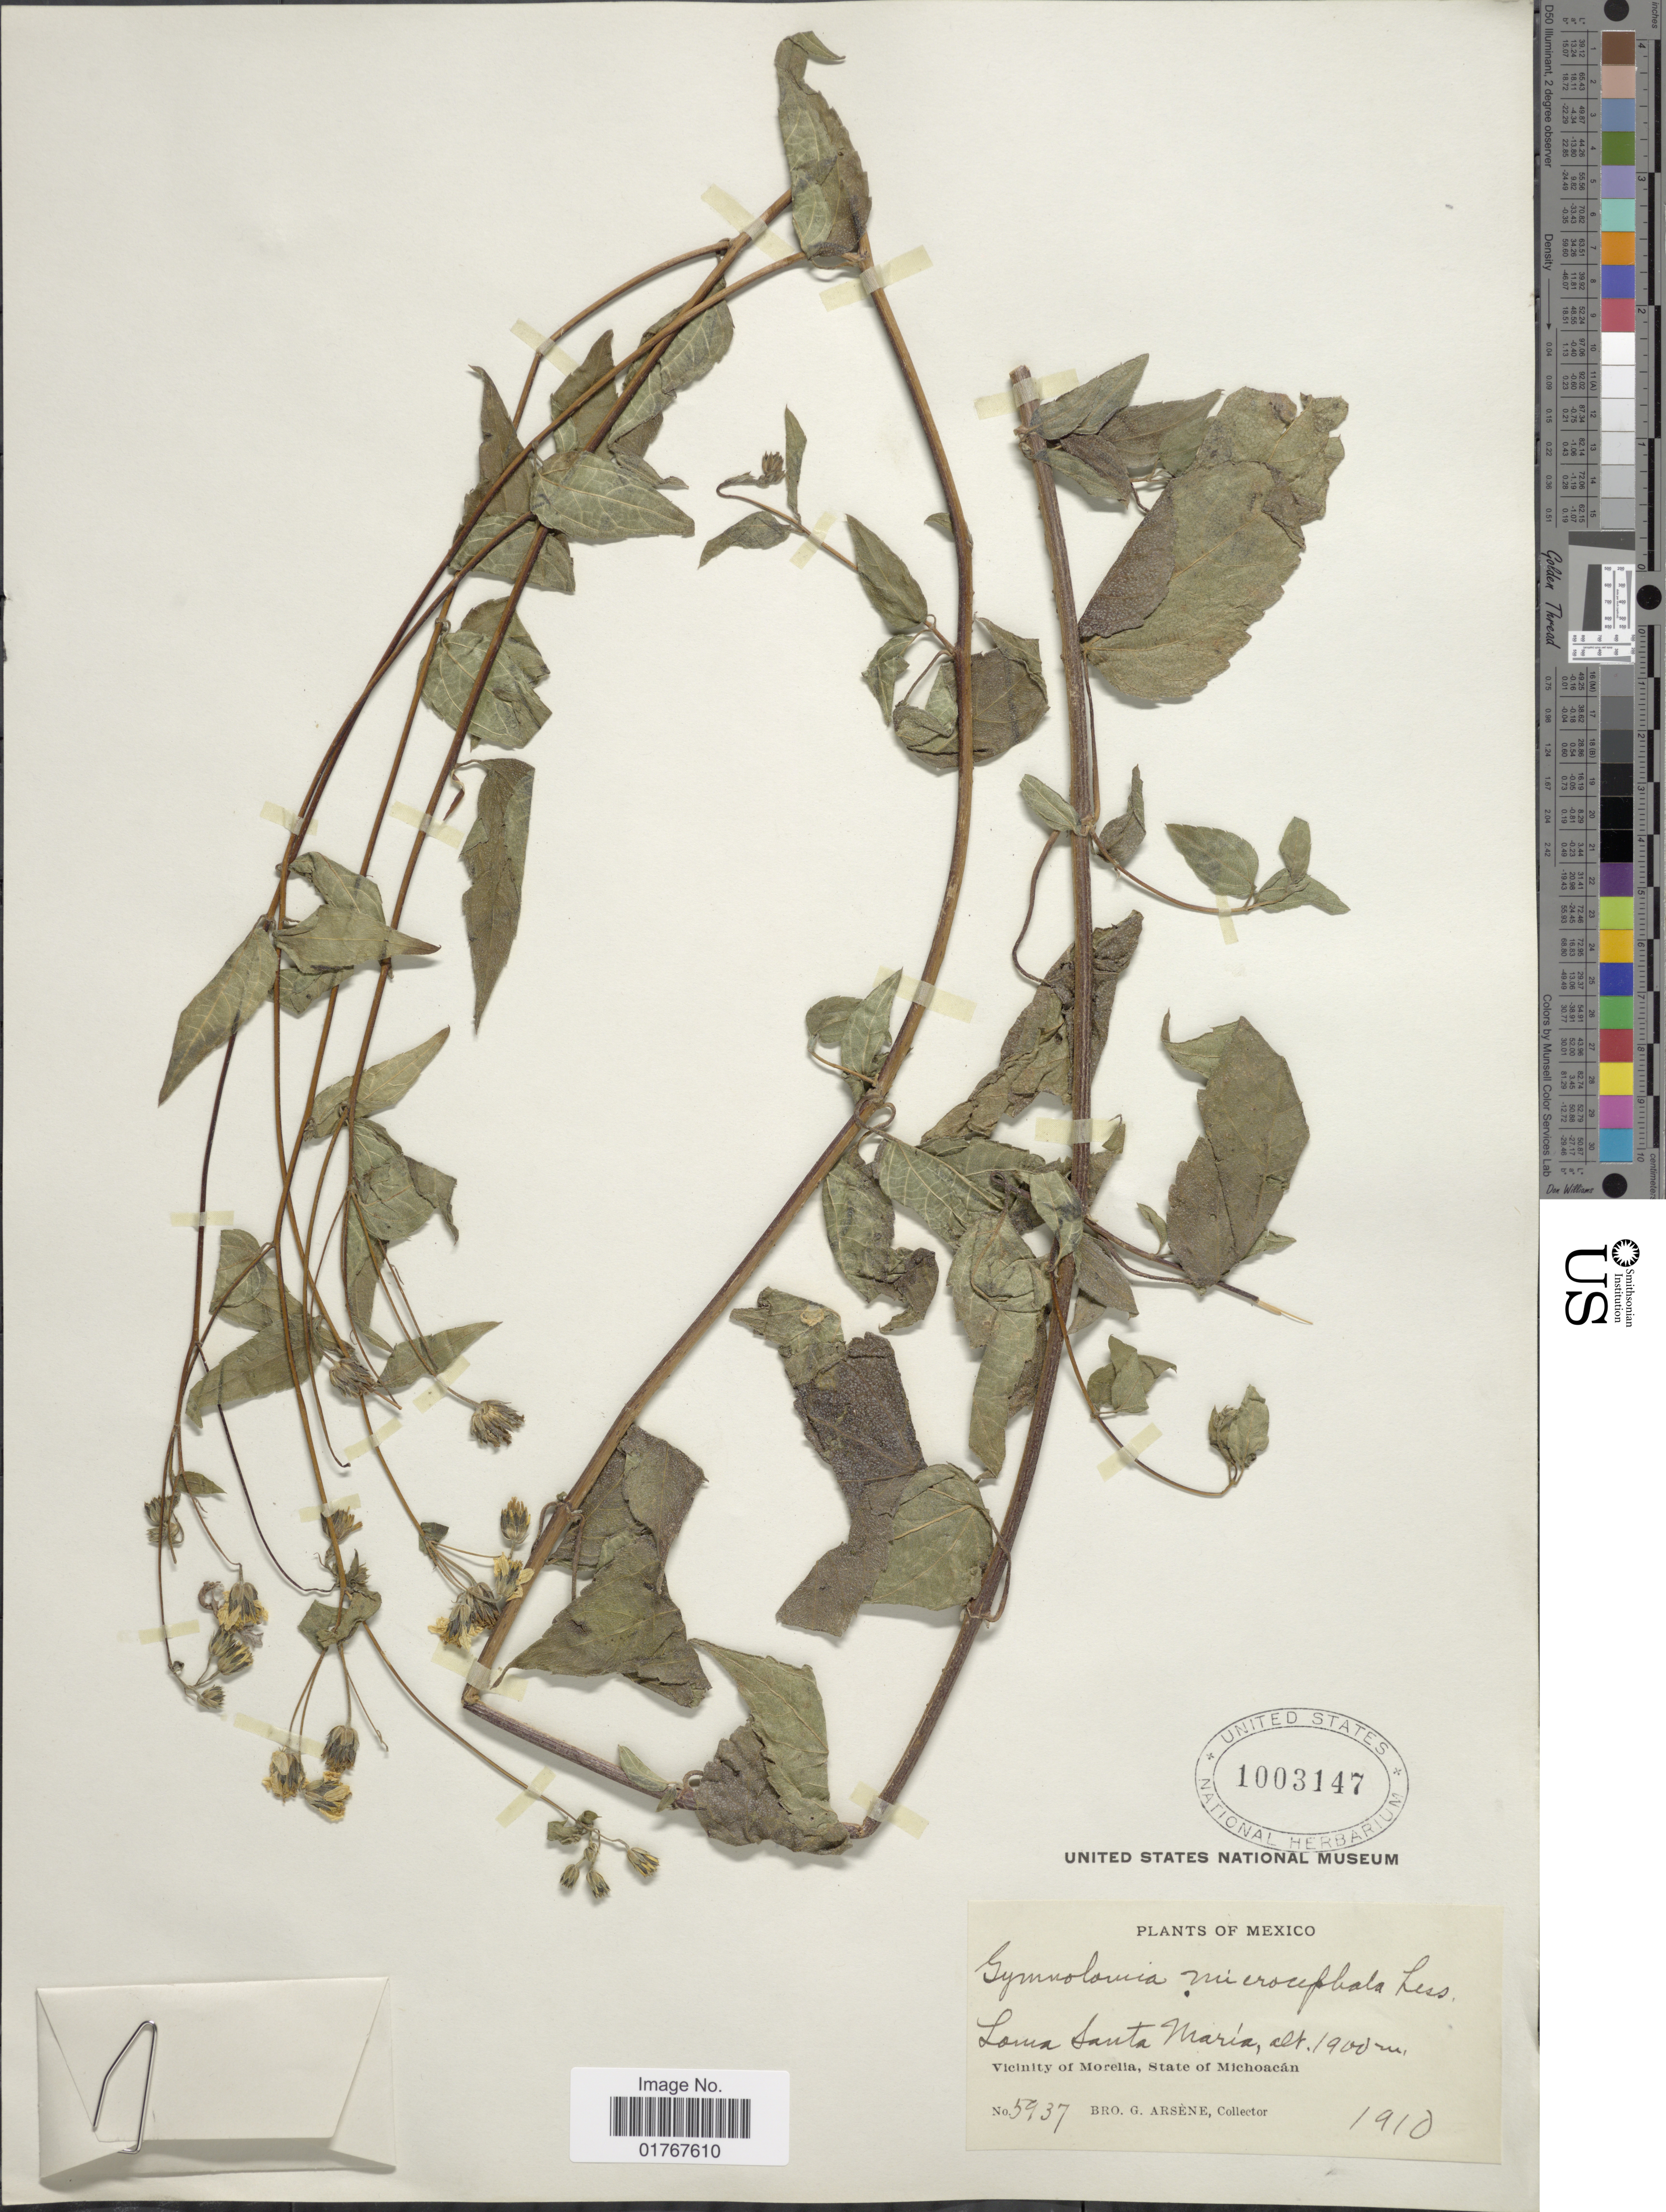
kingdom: Plantae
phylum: Tracheophyta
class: Magnoliopsida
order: Asterales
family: Asteraceae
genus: Viguiera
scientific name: Viguiera cordata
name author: (Hook. & Arn.) D'Arcy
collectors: Bro. G. Arsène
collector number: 5937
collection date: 1910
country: Mexico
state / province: Michoacán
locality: Loma Santa María, Vicinity of Morelia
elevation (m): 1900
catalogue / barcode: US 1003147